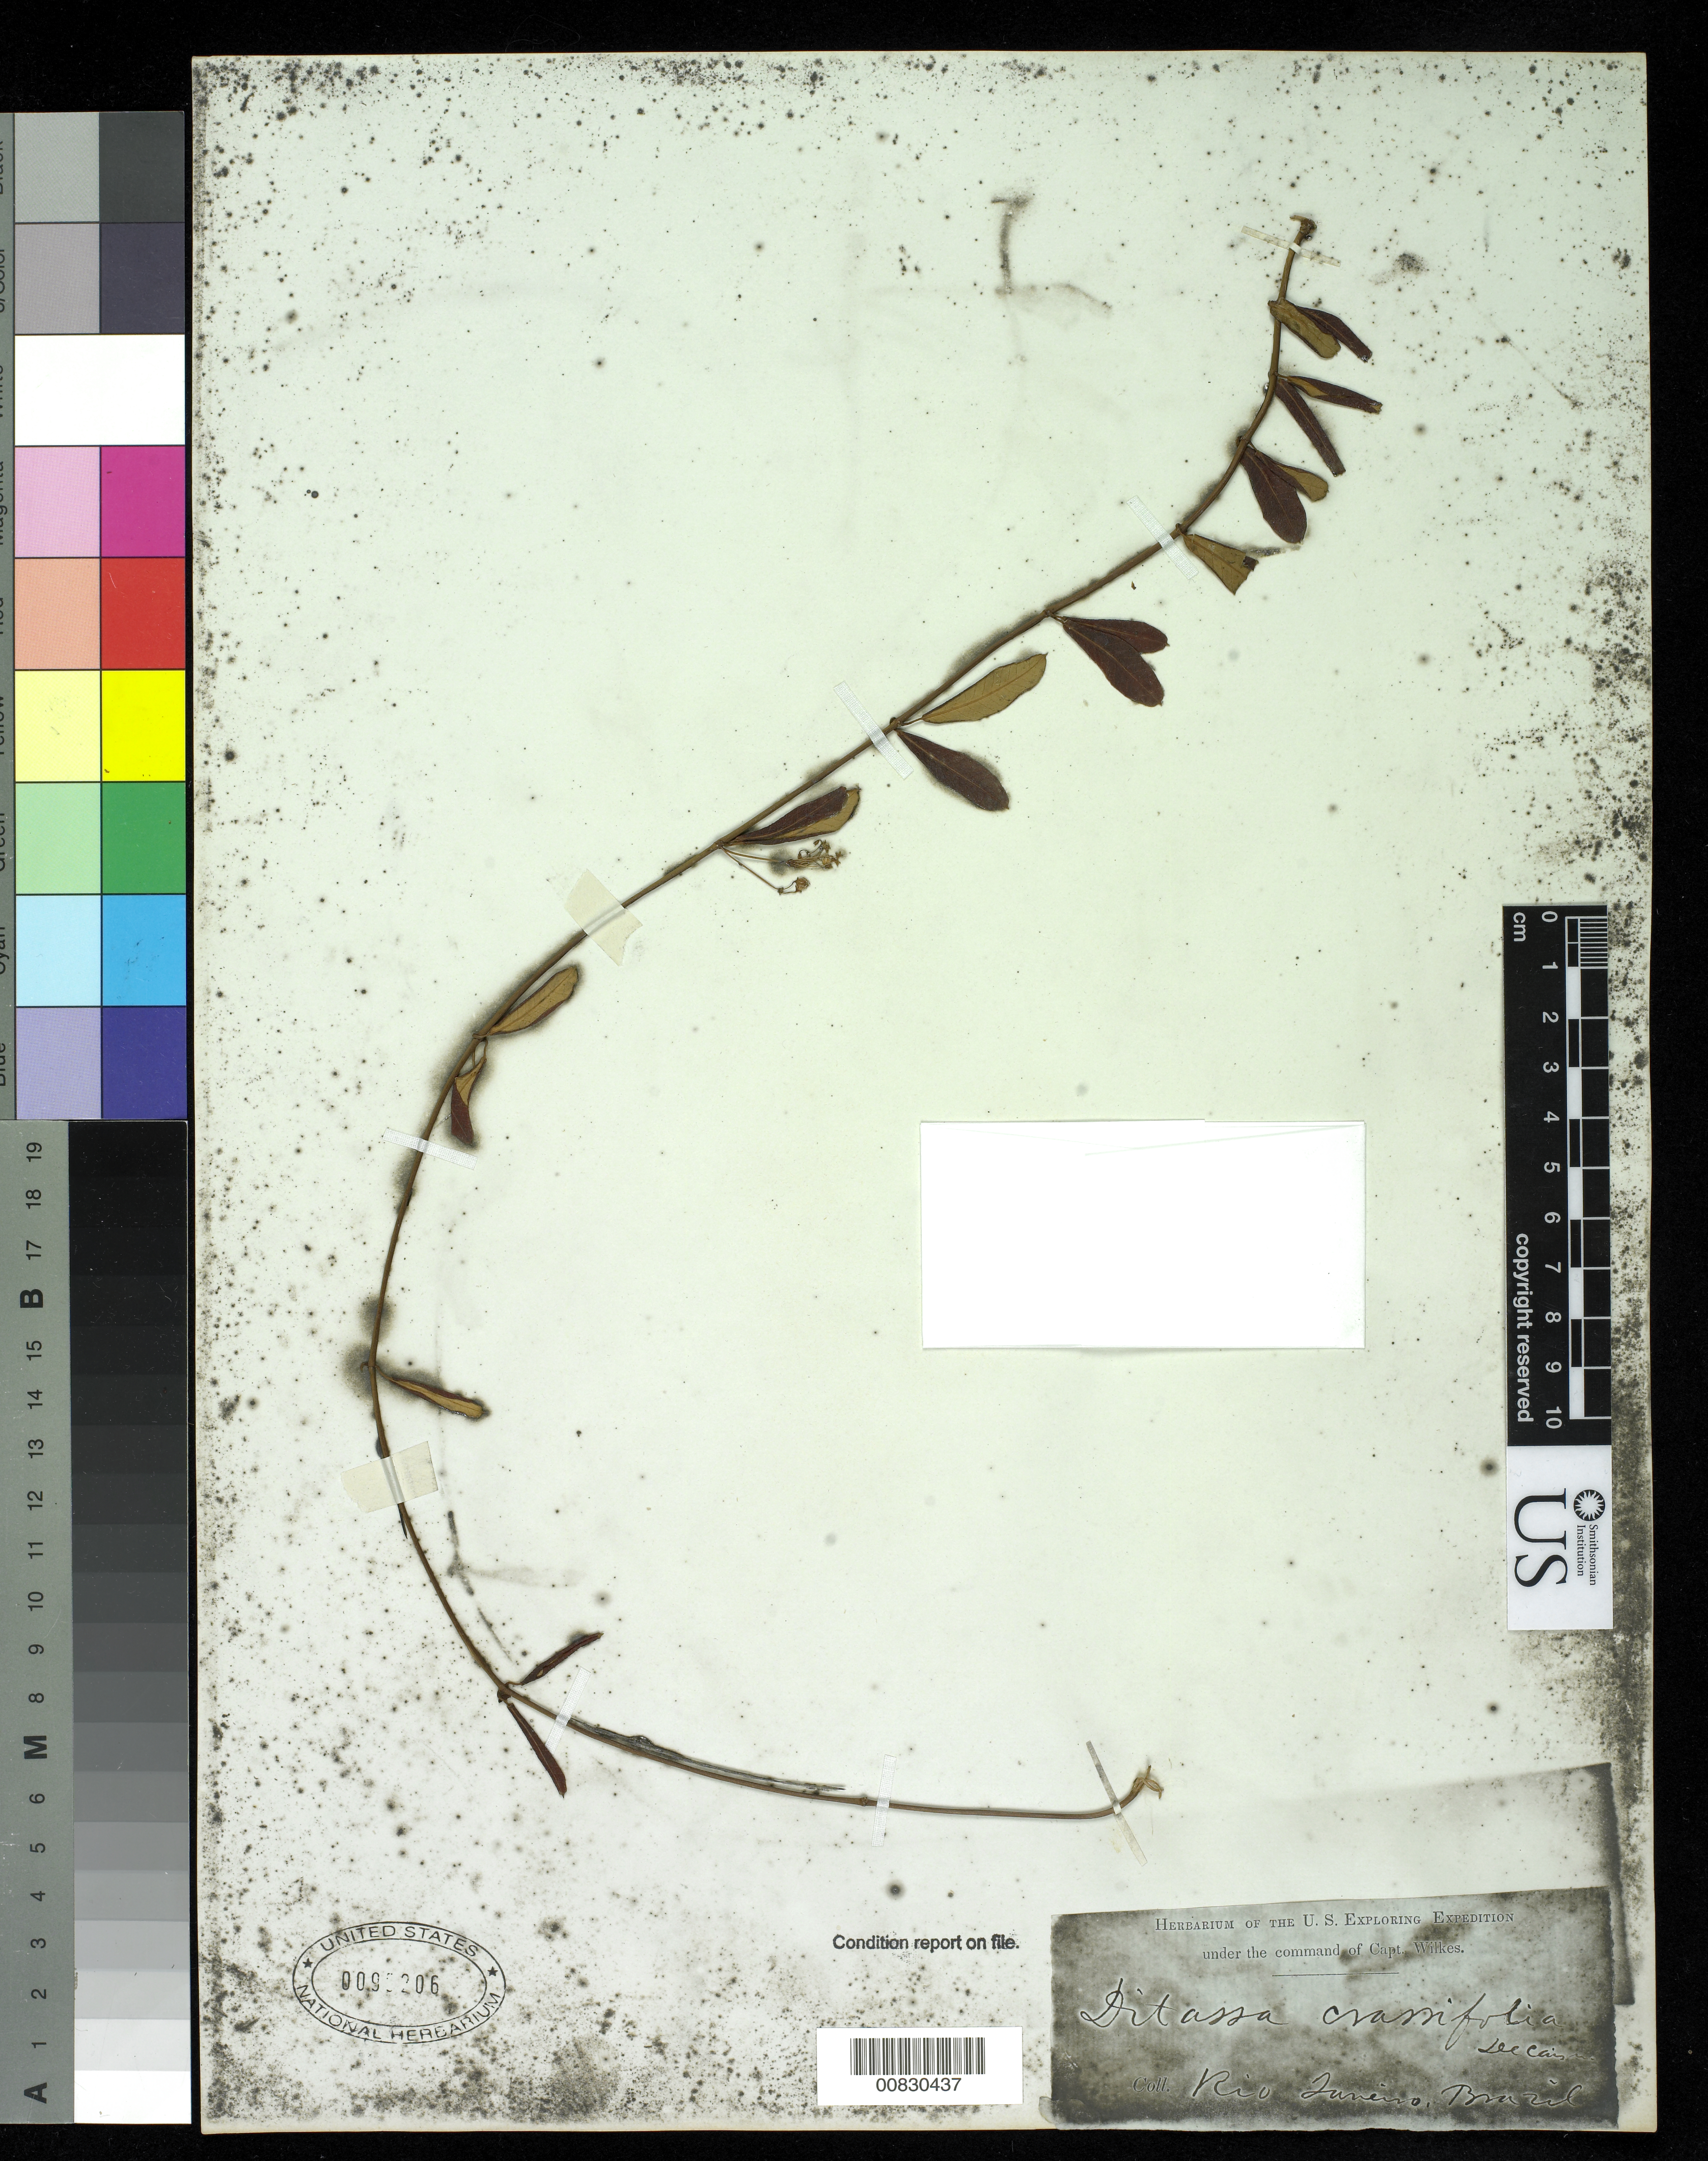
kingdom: Plantae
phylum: Tracheophyta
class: Magnoliopsida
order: Gentianales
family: Apocynaceae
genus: Ditassa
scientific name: Ditassa crassifolia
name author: Decne.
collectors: Wilkes Explor. Exped.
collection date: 1838/1842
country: Brazil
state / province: Rio de Janeiro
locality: Rio Janeiro, Brazil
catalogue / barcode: US 95206